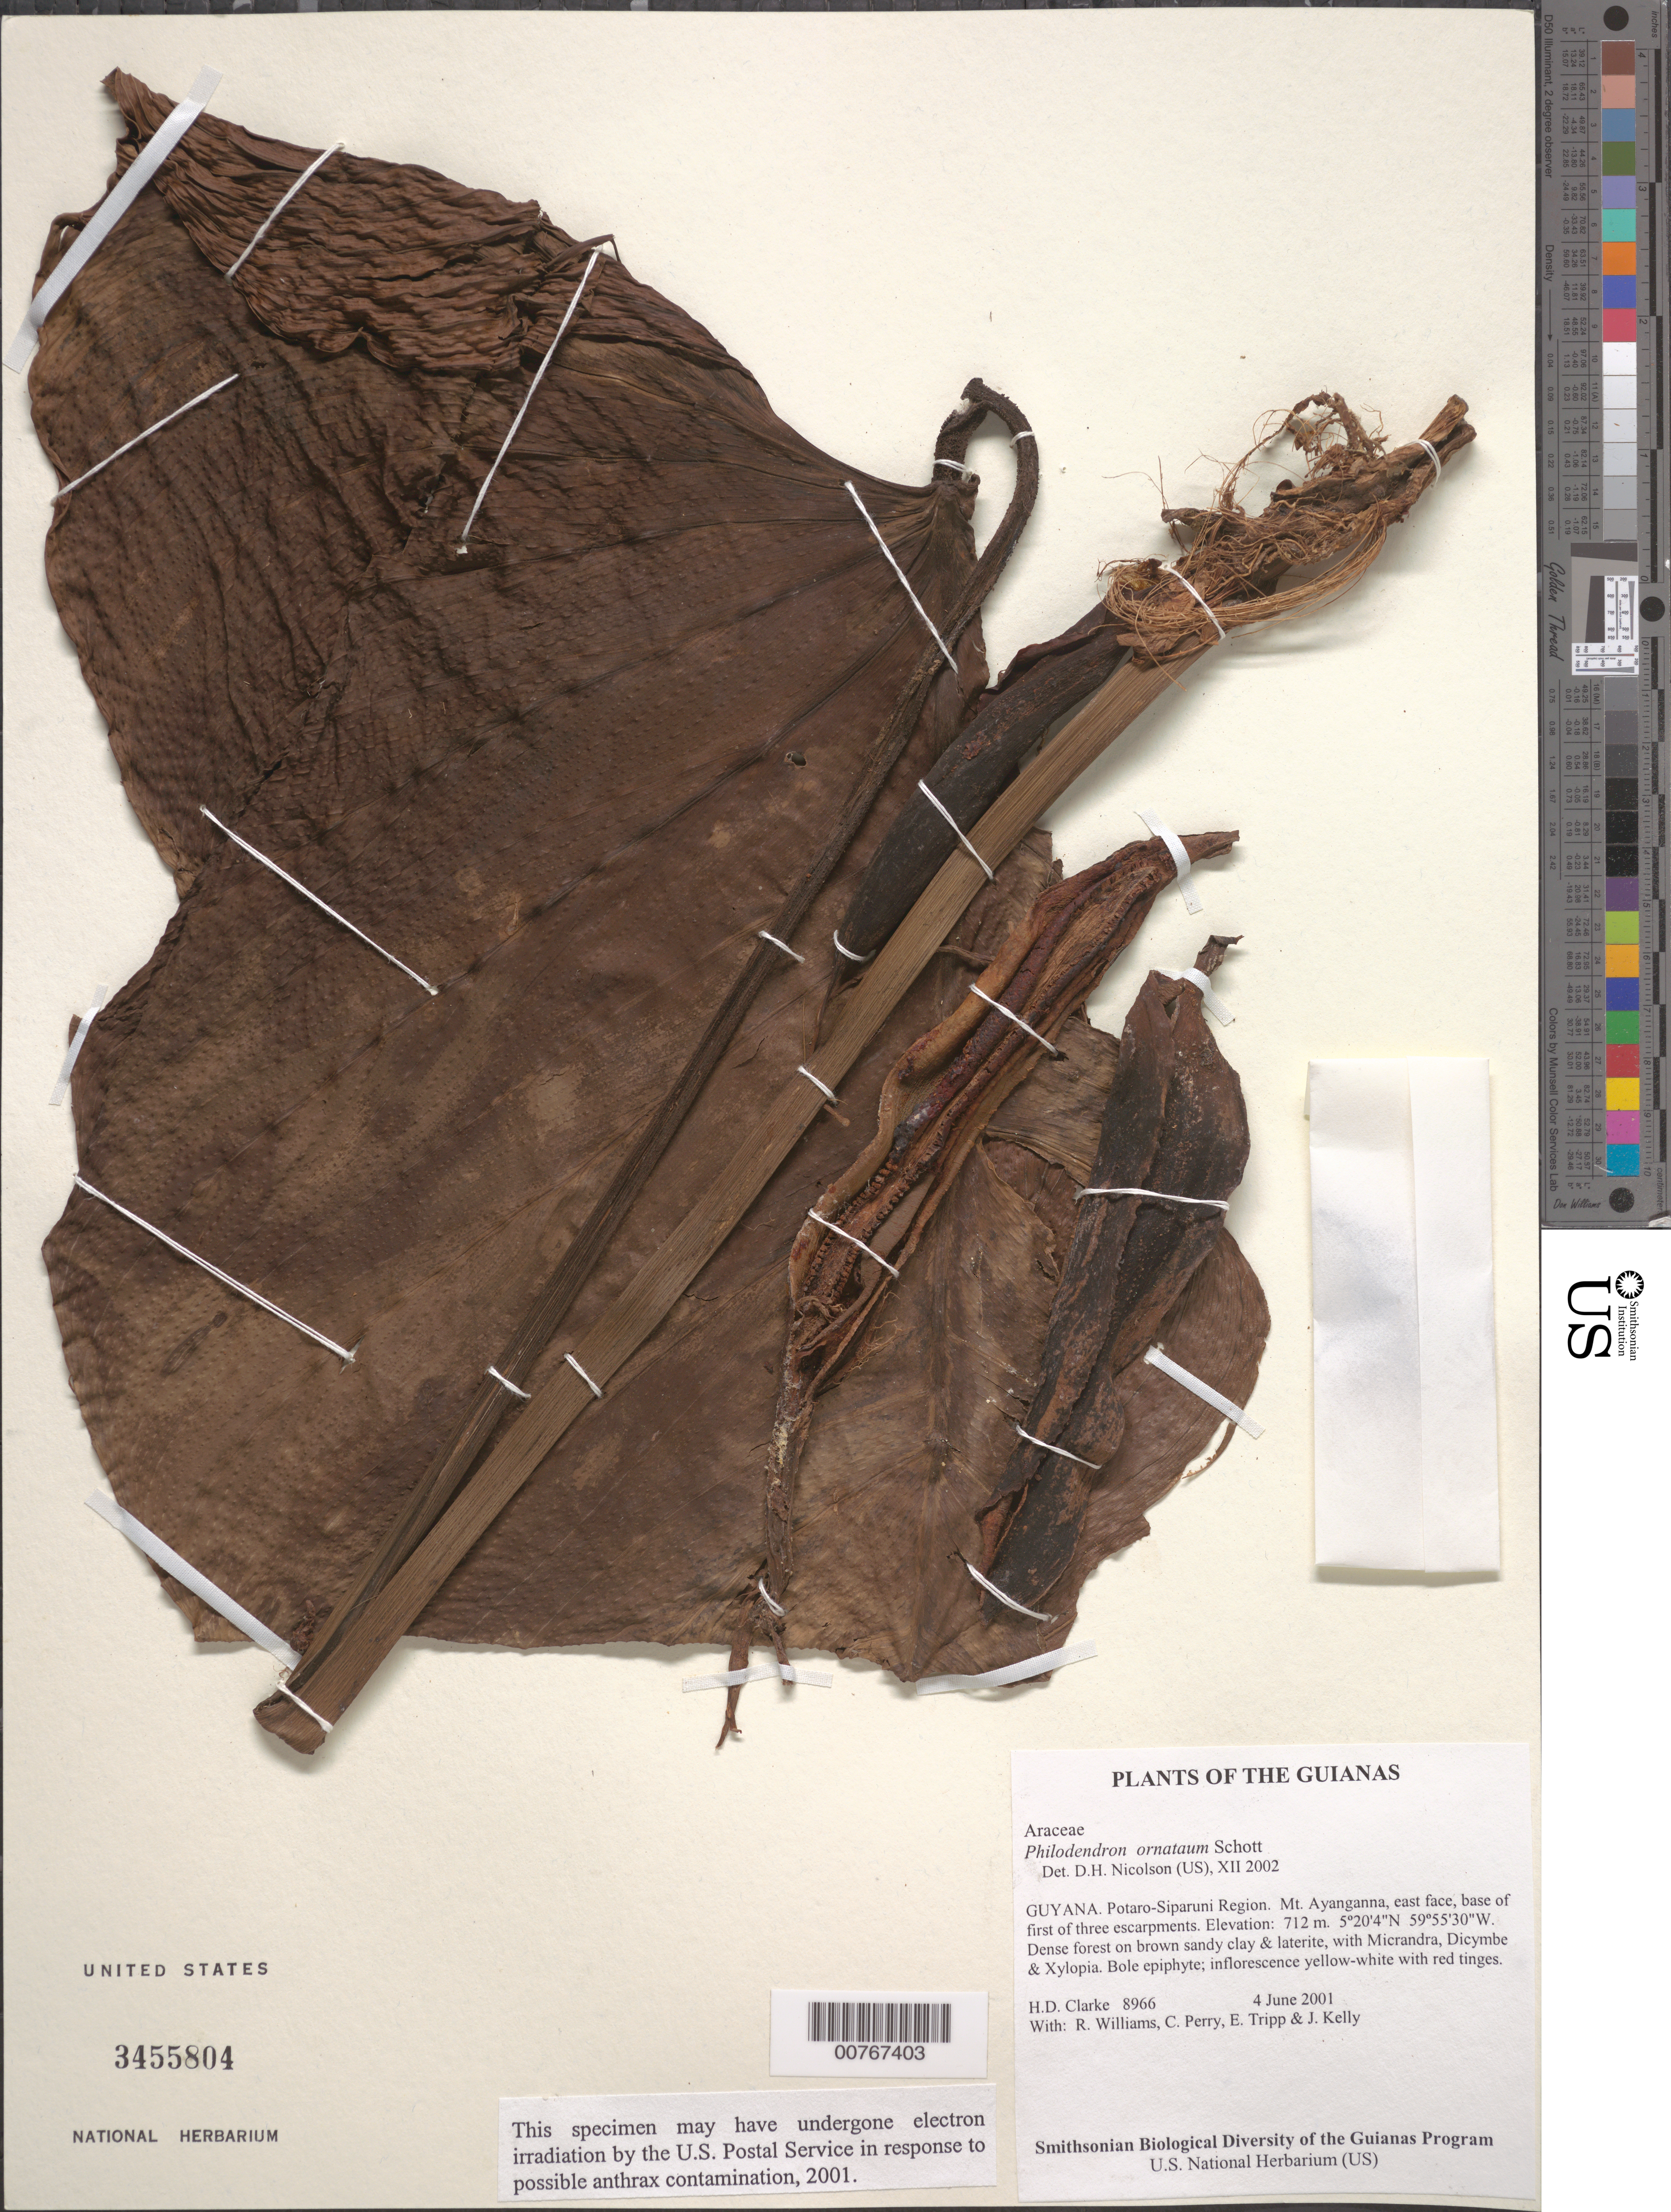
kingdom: Plantae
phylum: Tracheophyta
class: Liliopsida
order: Alismatales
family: Araceae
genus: Philodendron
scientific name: Philodendron ornatum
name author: Schott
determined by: Nicolson, Dan H.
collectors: H. D. Clarke, R. Williams, C. Perry, E. Tripp & J. Kelly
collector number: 8966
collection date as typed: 4 June 2001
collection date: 2001-06-04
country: Guyana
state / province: Potaro-Siparuni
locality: Mt. Ayanganna, east face, base of first of three escarpments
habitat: Dense forest on brown sandy clay & laterite, with Micrandra, Dicymbe & Xylopia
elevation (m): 712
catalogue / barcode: US 3455804